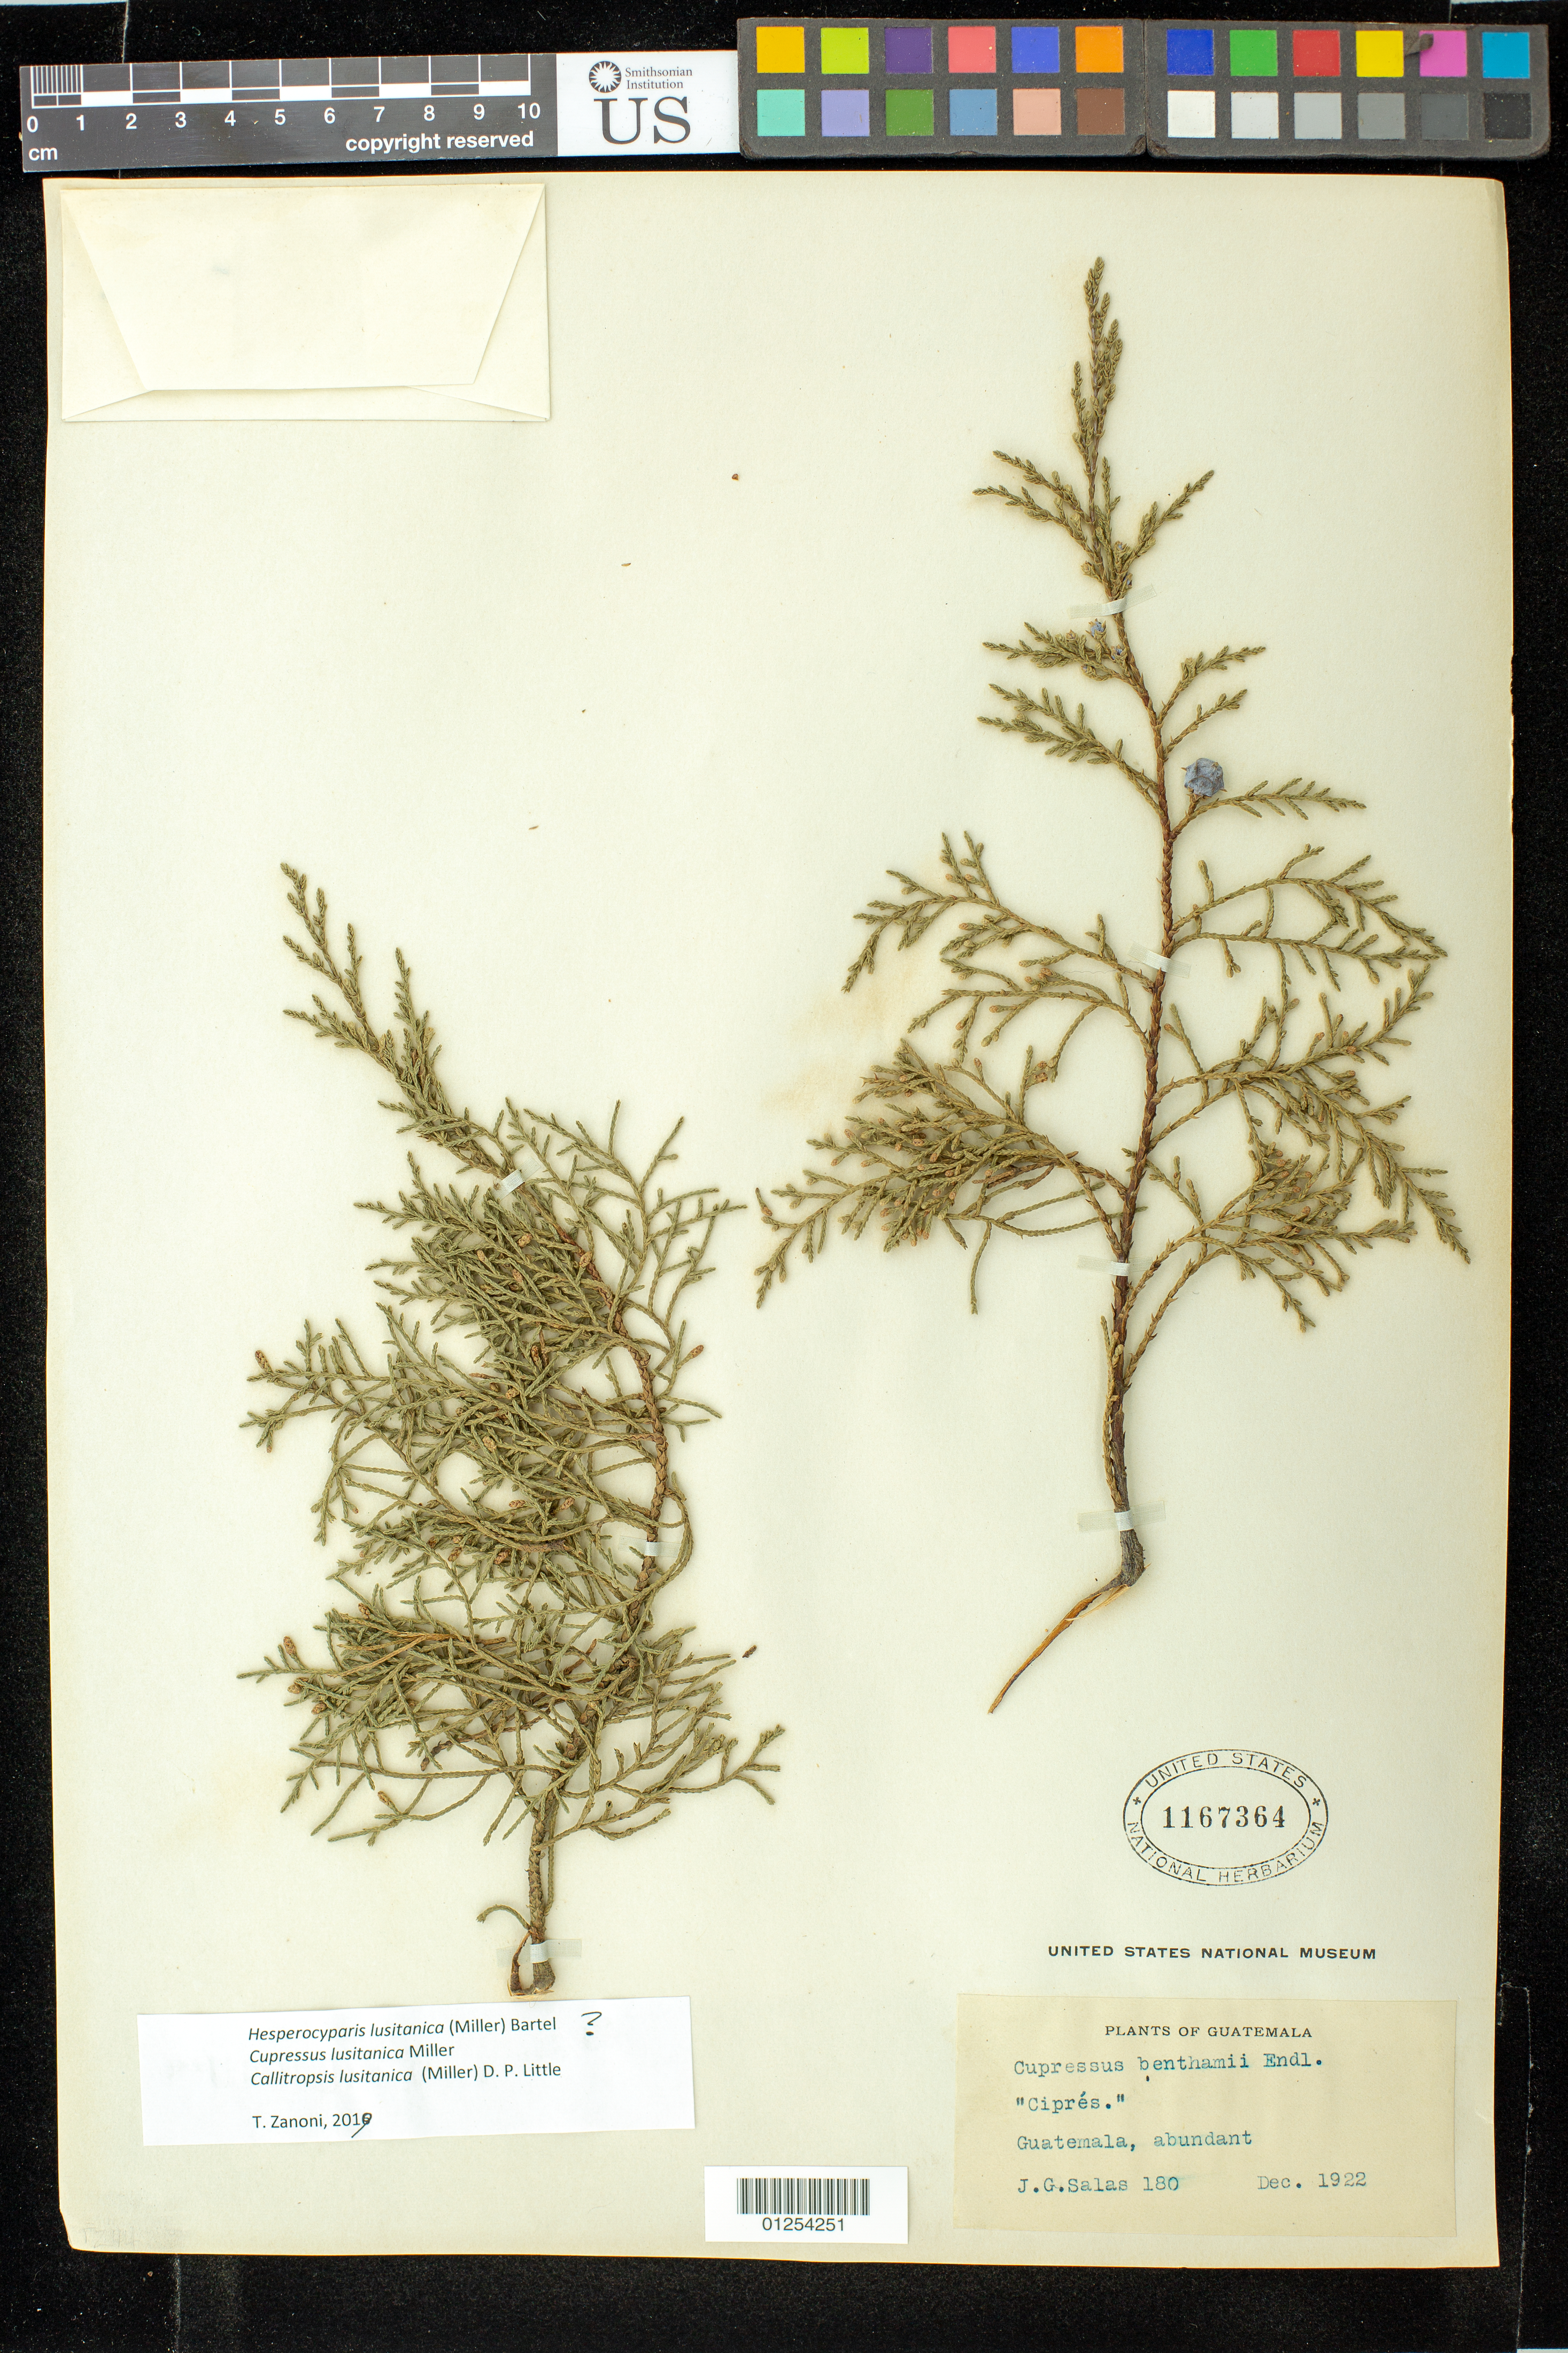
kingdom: Plantae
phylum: Tracheophyta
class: Pinopsida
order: Pinales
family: Cupressaceae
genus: Hesperocyparis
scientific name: Hesperocyparis lusitanica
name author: (Miller) Bartel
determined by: Zanoni, T. A., (NY), New York Botanical Garden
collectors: J. G. Salas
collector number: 180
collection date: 1922-12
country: Guatemala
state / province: Guatemala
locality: Guatemala., abundant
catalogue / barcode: US 1167364